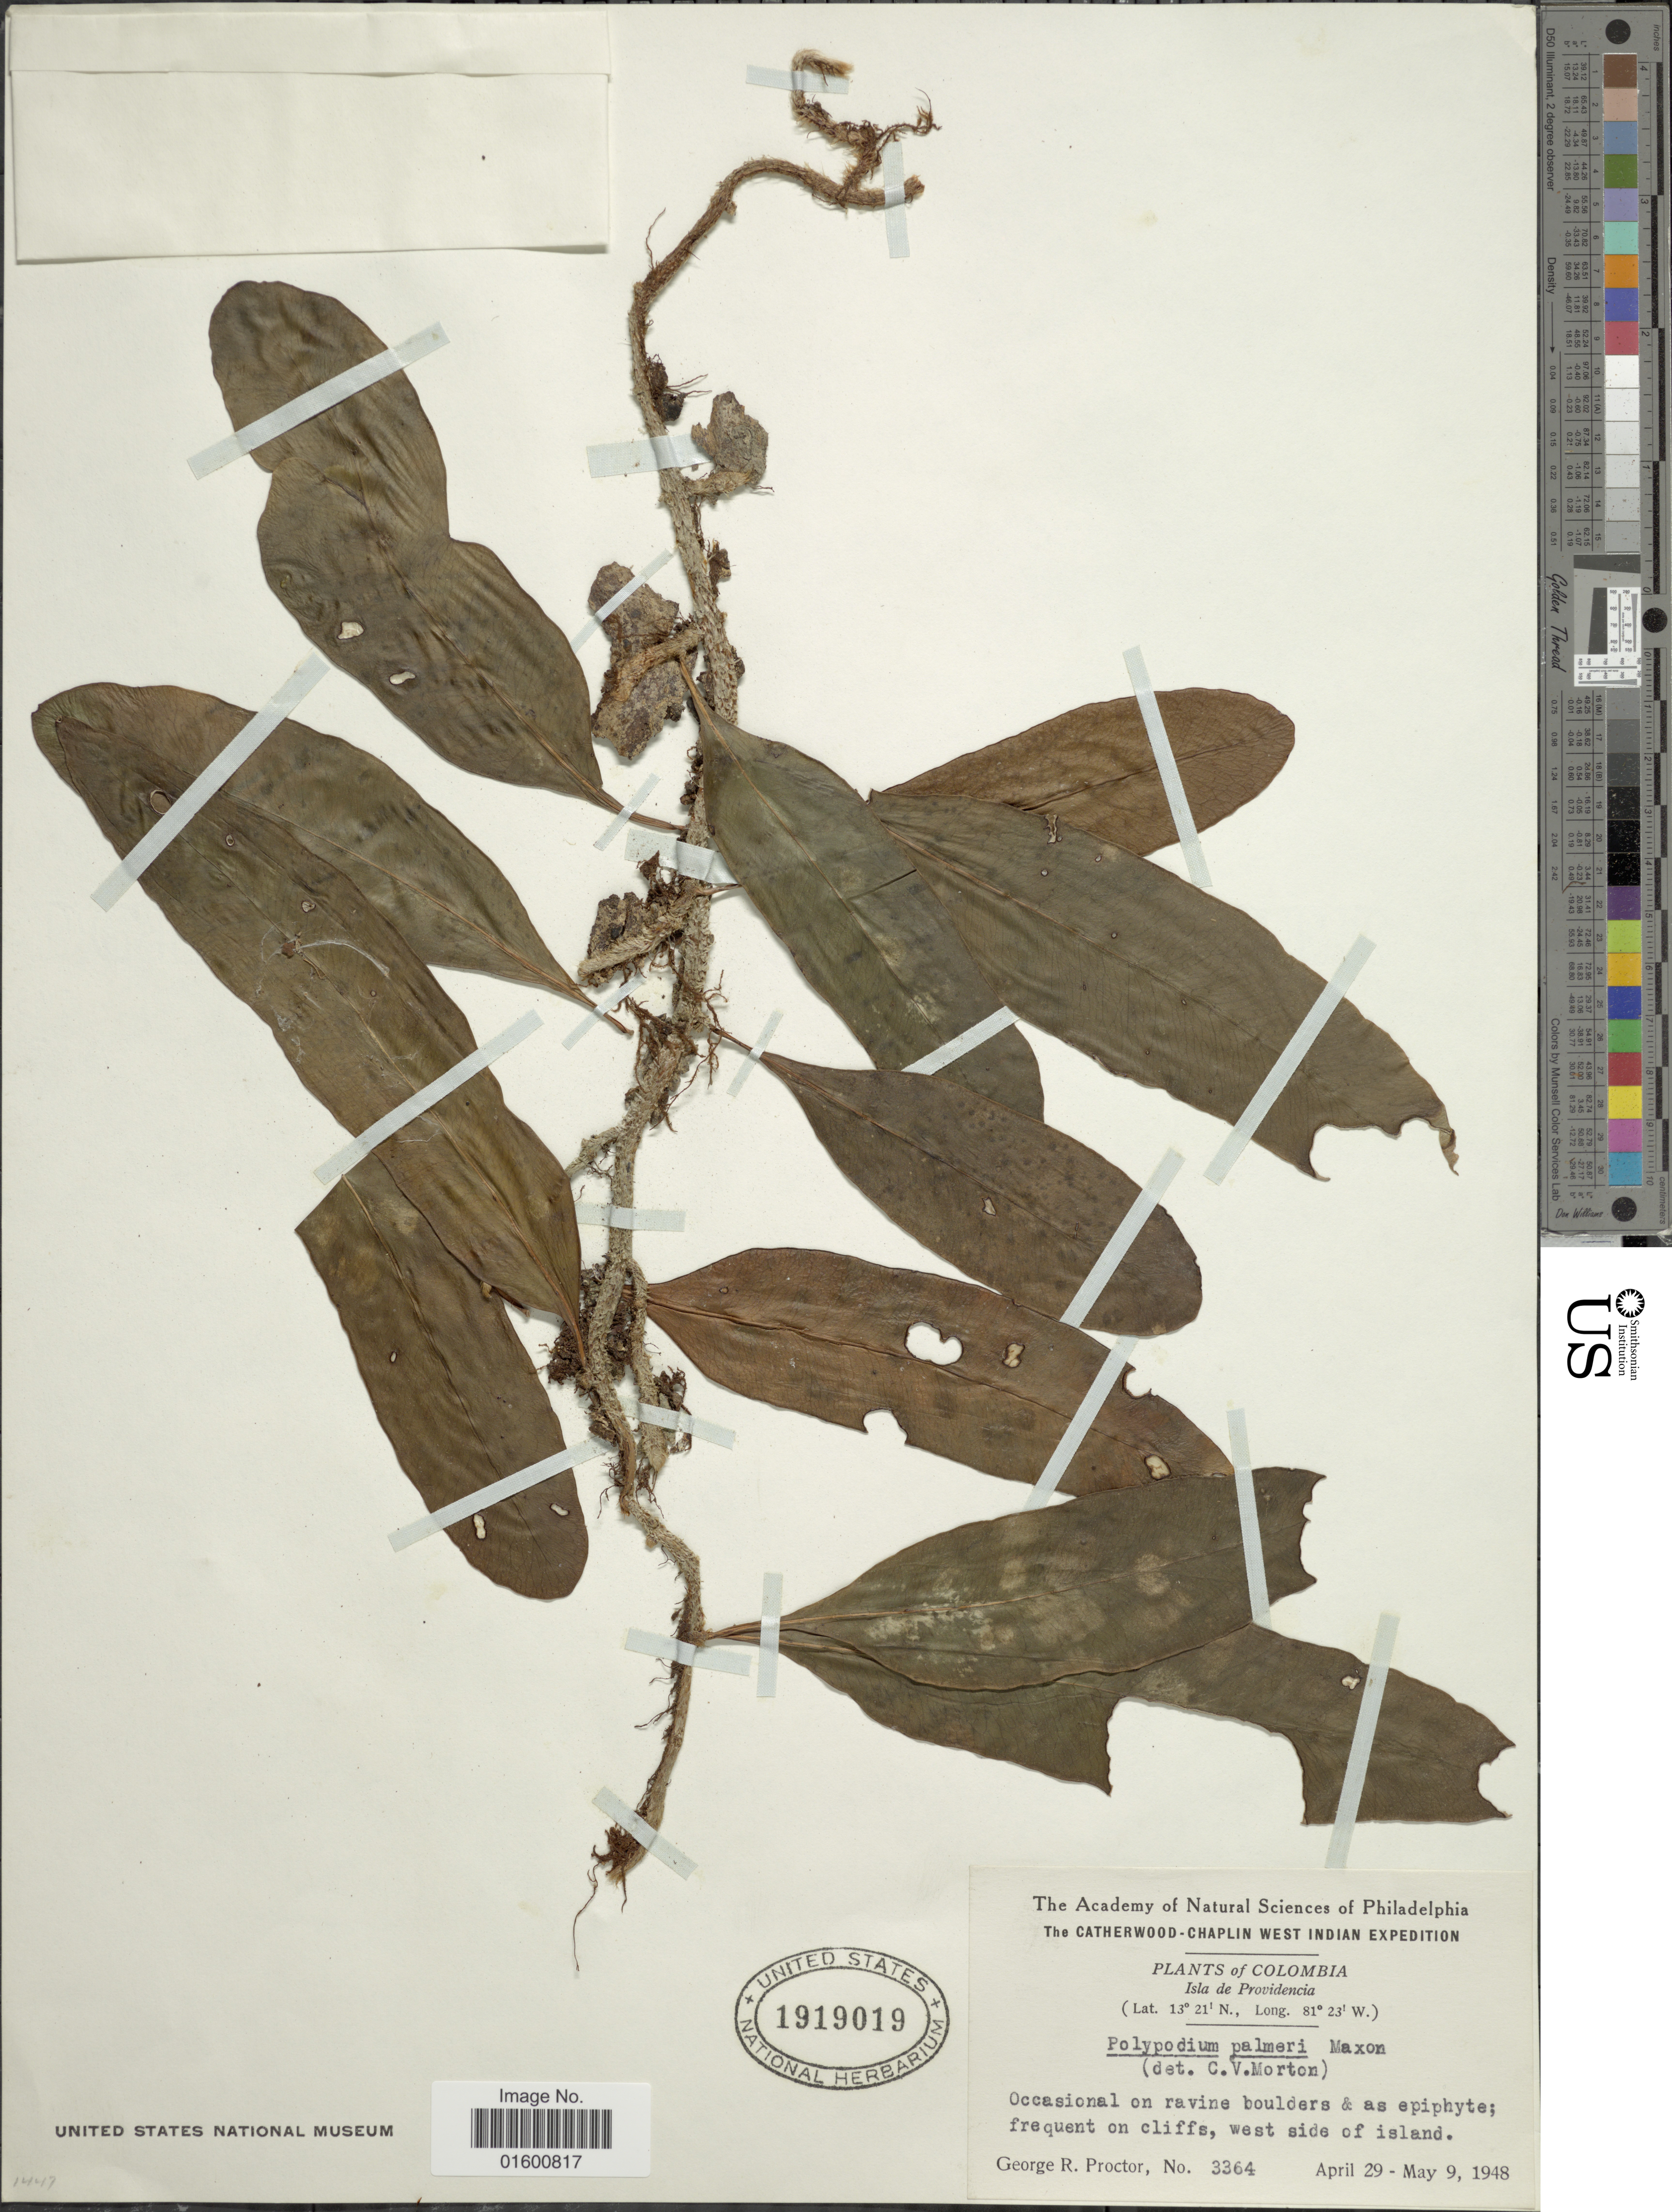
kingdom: Plantae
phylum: Tracheophyta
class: Polypodiopsida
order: Polypodiales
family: Polypodiaceae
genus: Microgramma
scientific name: Microgramma nitida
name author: (J. Sm.) A.R. Sm.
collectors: G. R. Proctor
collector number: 3364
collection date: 1948-04-29/1948-05-09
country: Colombia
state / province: San Andres y Providencia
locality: Isla de Providencia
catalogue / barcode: US 1919019